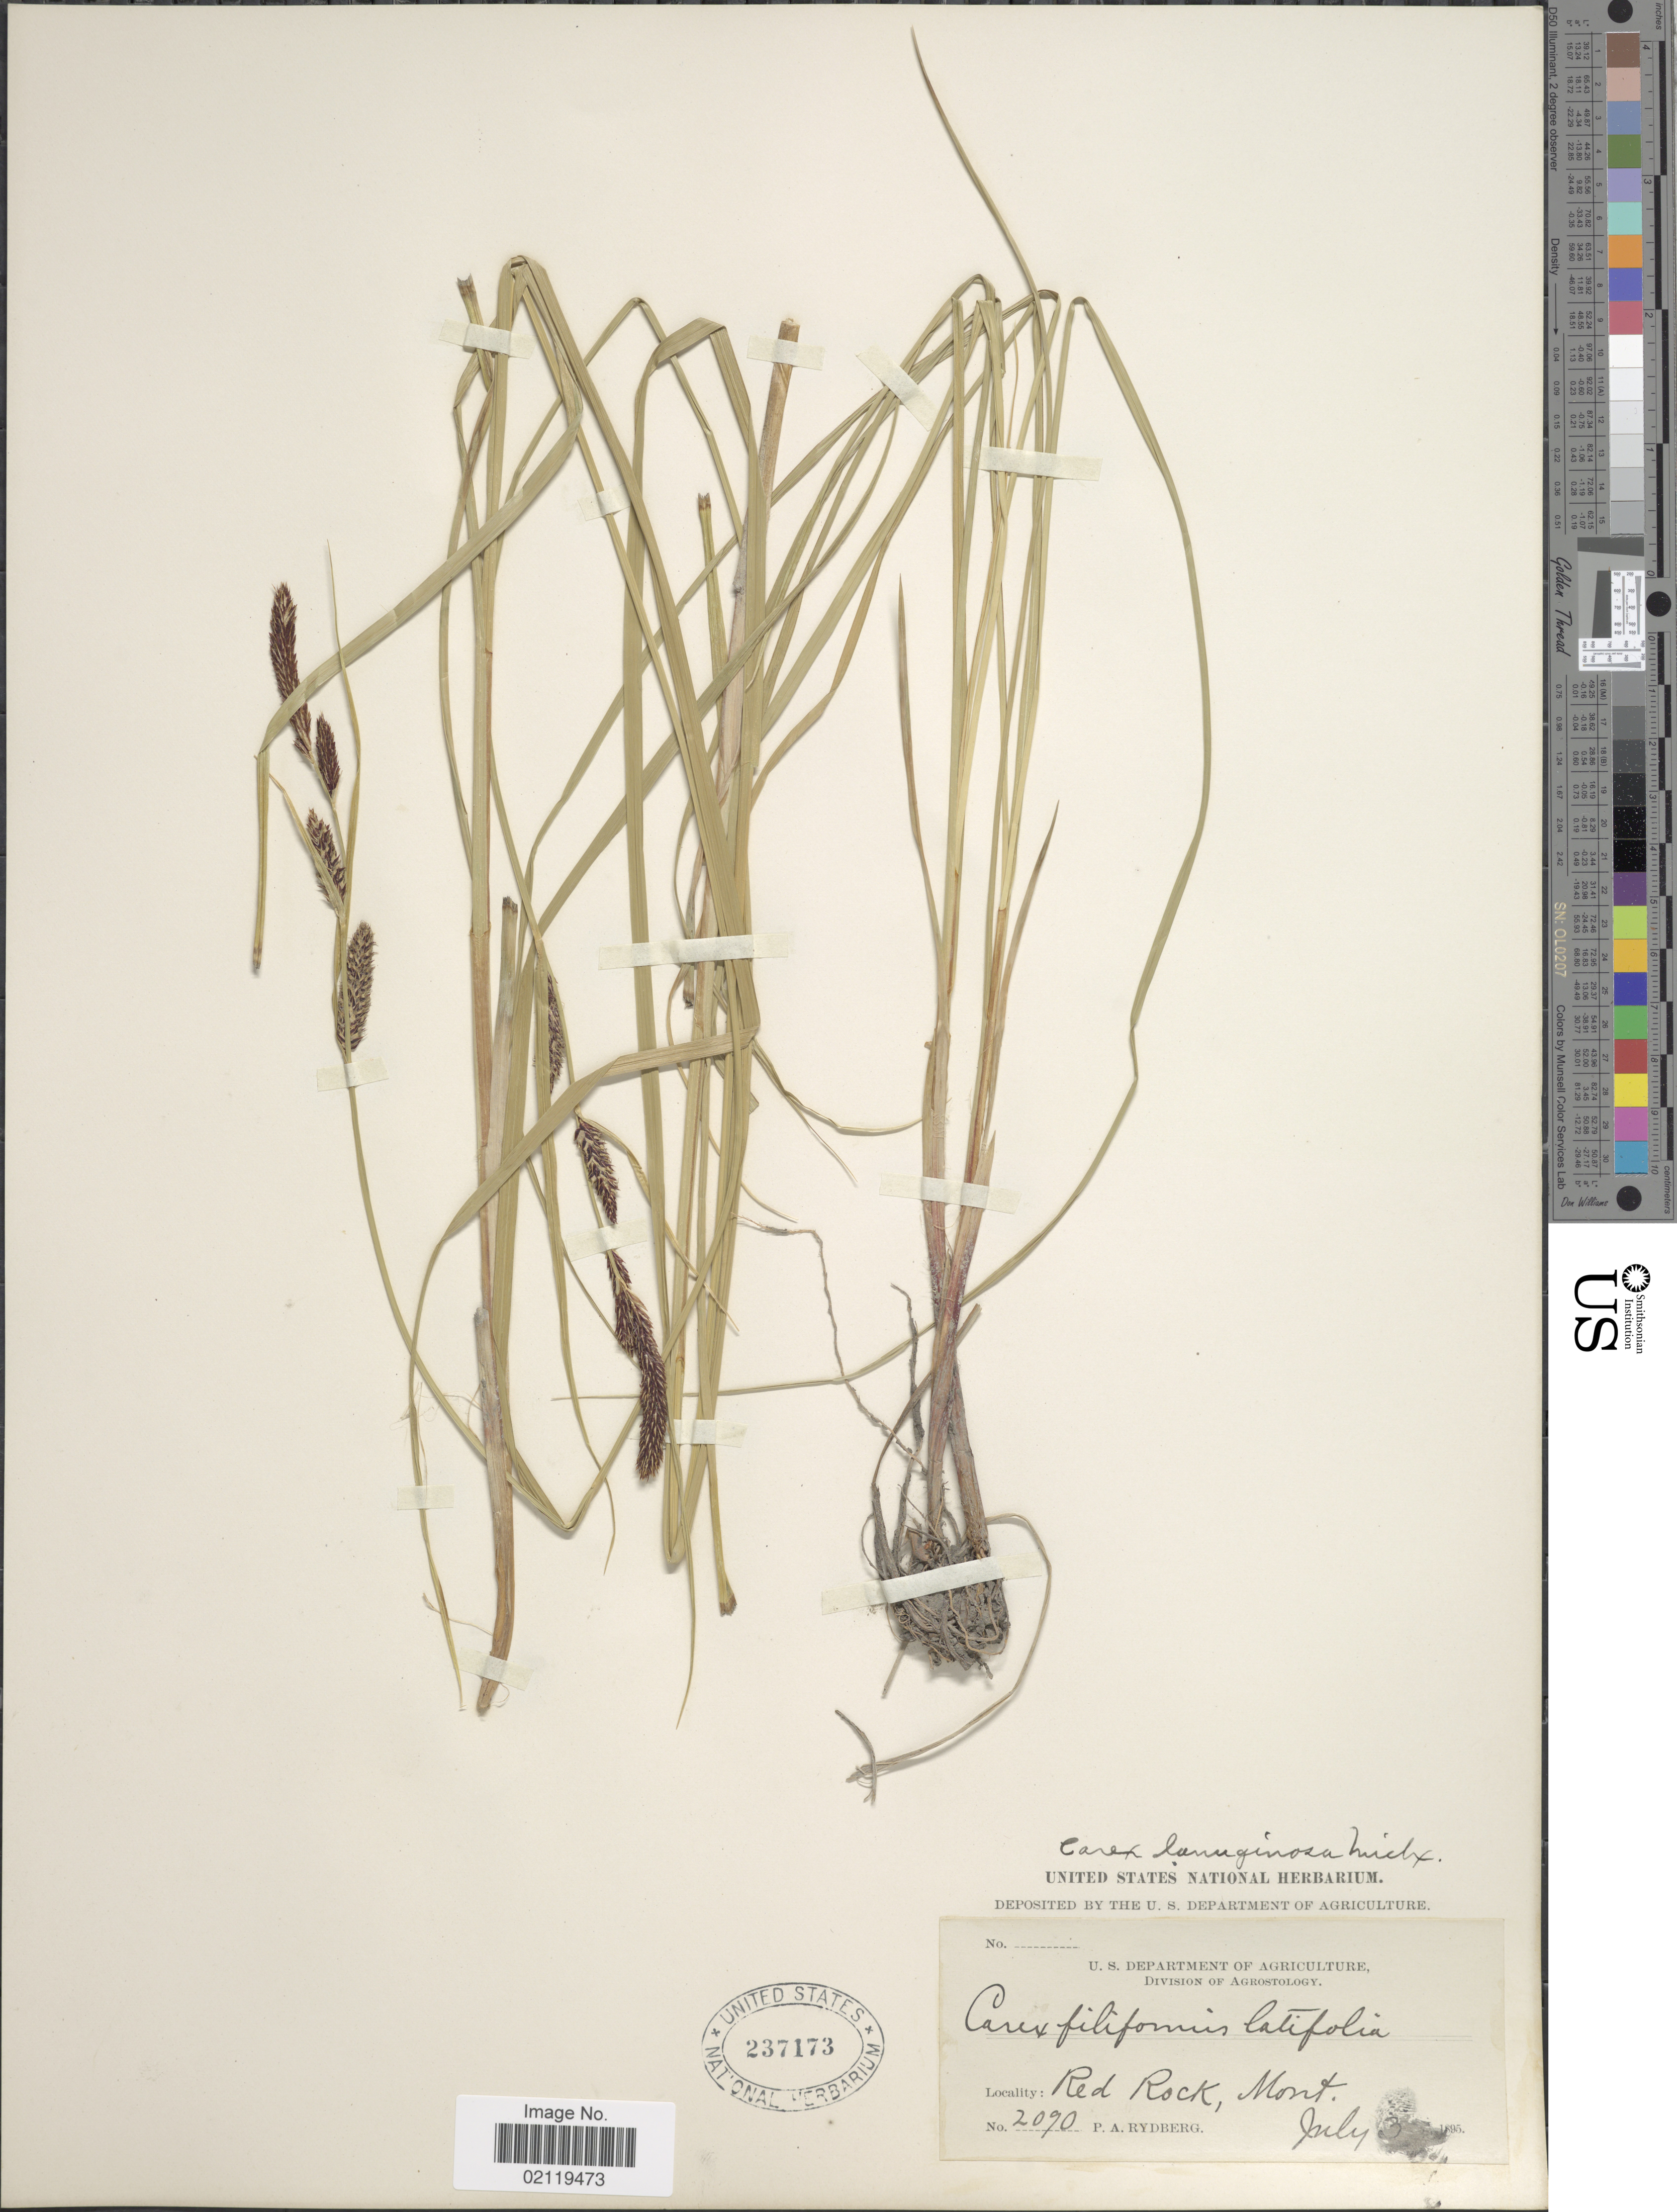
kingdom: Plantae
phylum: Tracheophyta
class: Liliopsida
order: Poales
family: Cyperaceae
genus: Carex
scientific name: Carex pellita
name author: Muhl. ex Willd.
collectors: P. A. Rydberg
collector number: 2090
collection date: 1895-07-03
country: United States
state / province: Montana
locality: Red Rock, Mont.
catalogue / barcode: US 237173